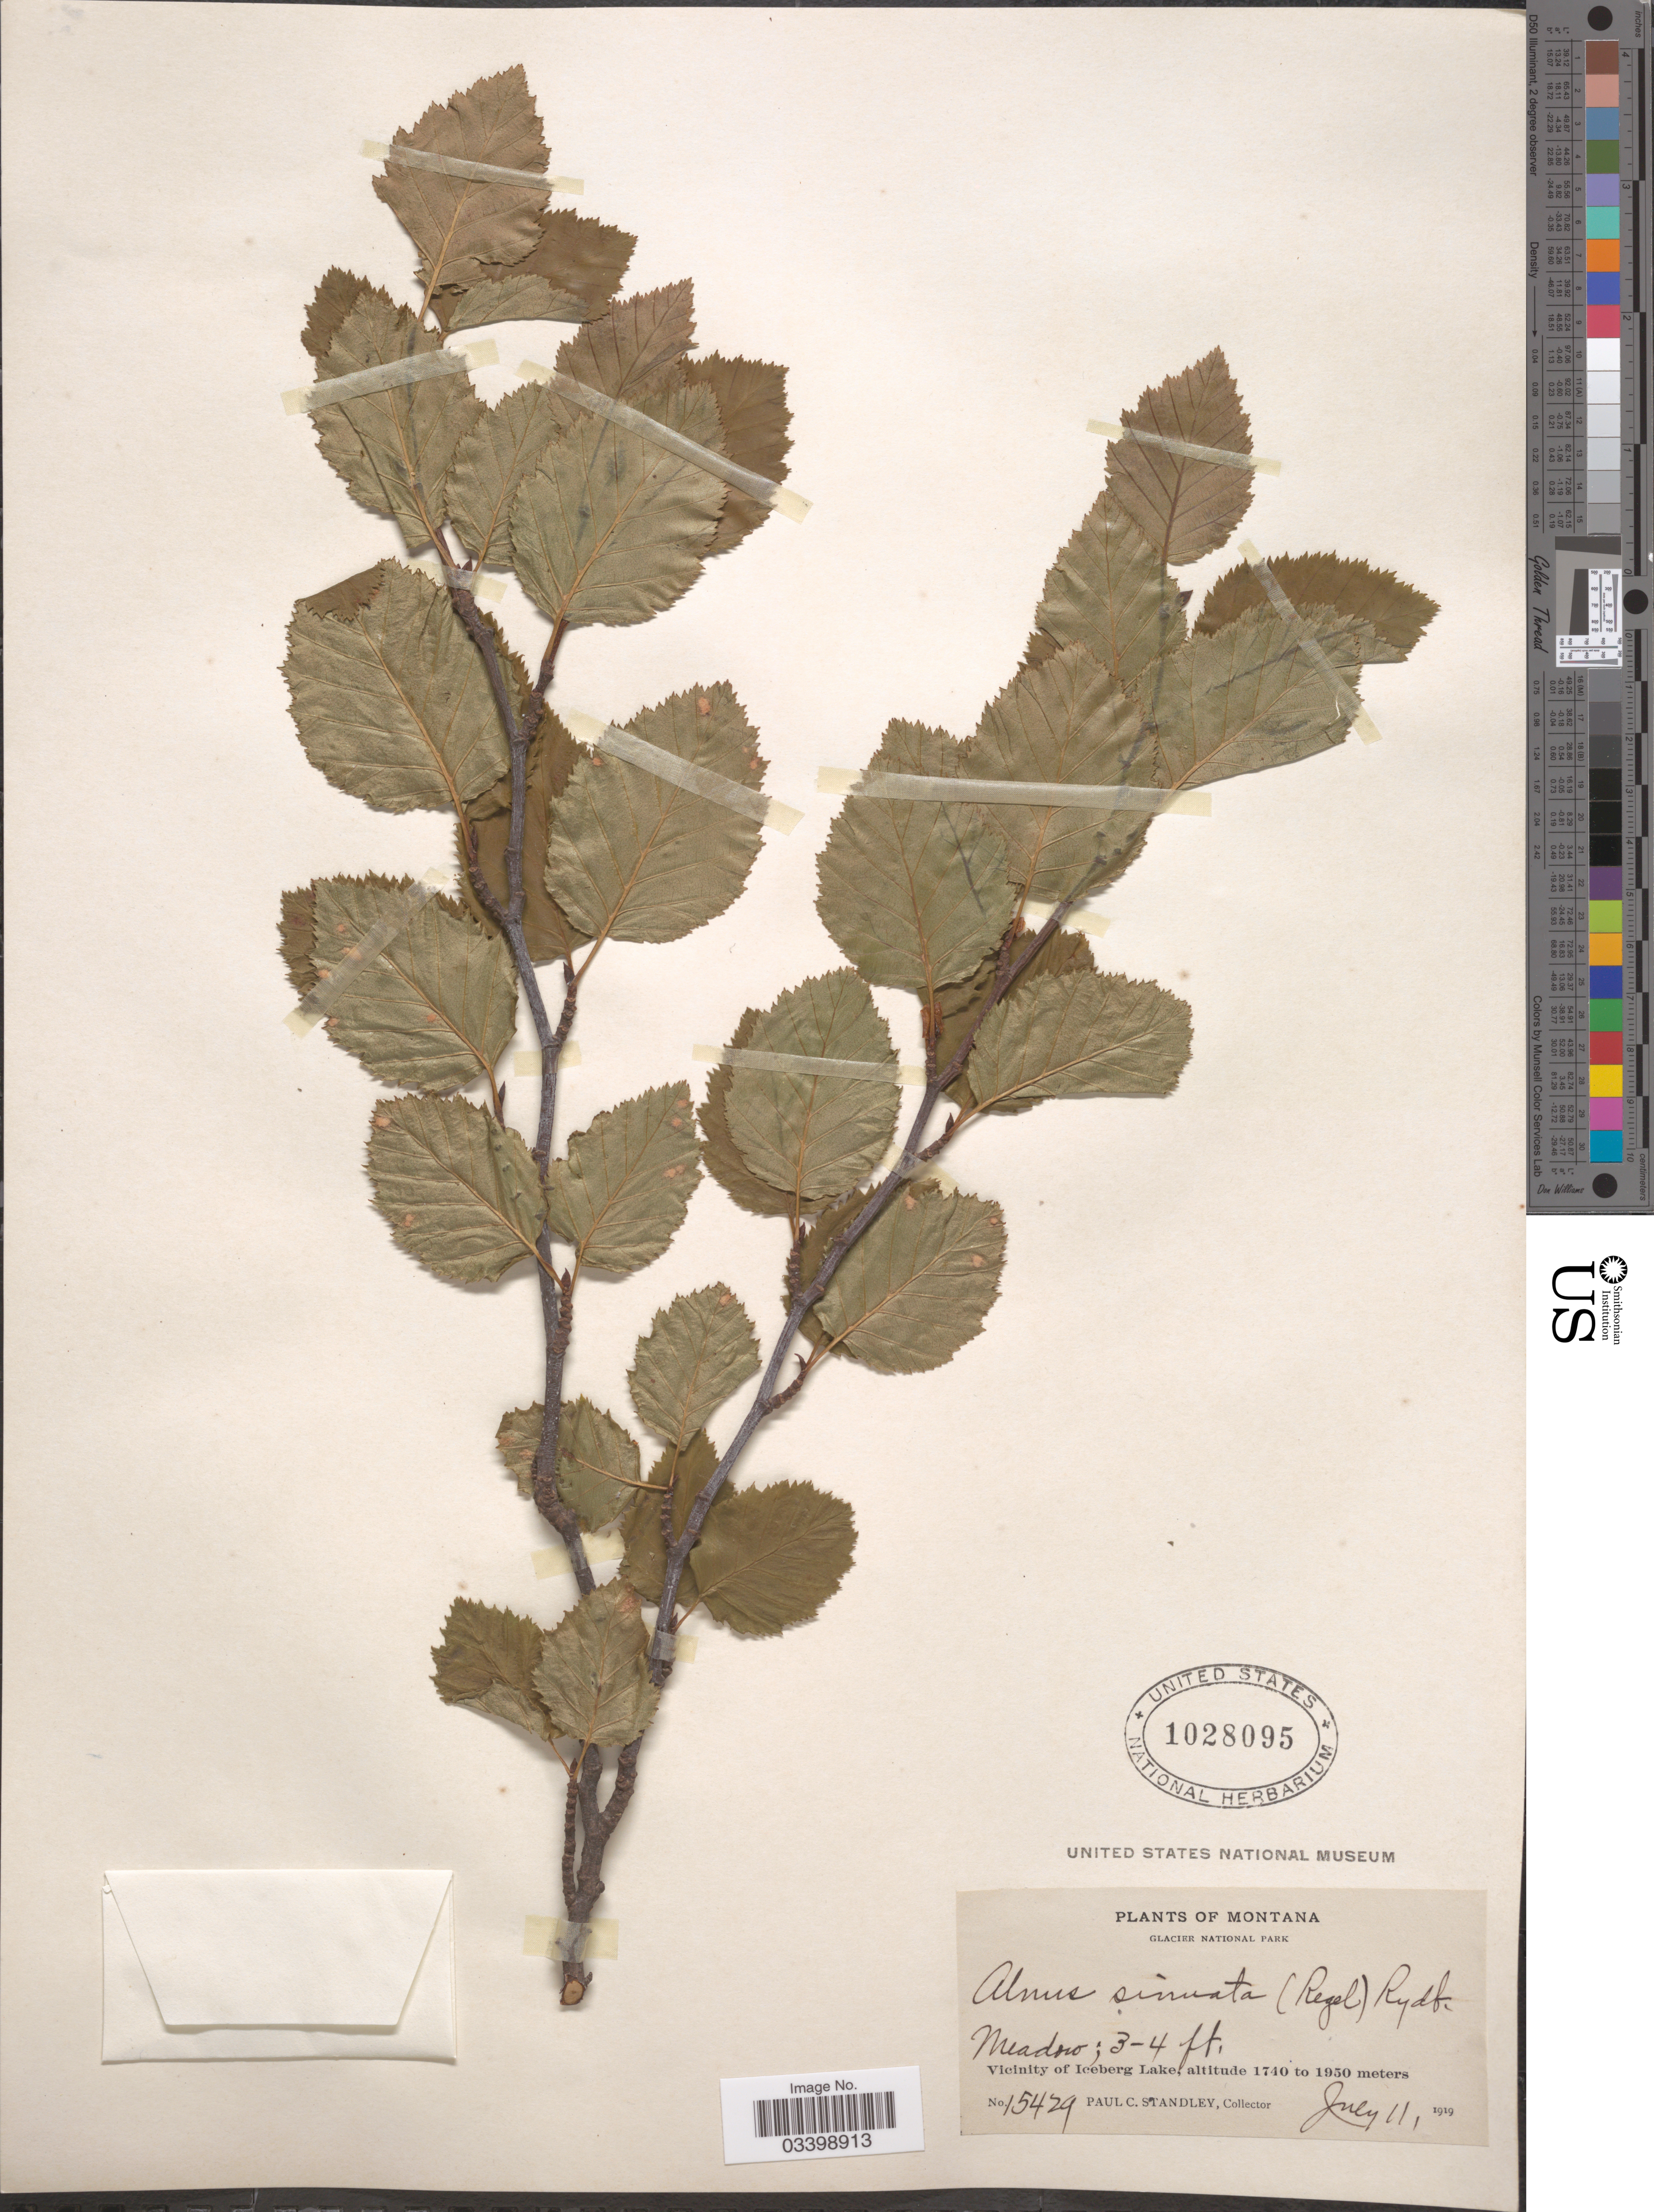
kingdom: Plantae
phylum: Tracheophyta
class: Magnoliopsida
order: Fagales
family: Betulaceae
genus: Alnus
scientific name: Alnus viridis subsp. sinuata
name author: Regel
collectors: P. C. Standley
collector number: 15429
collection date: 1919-07-11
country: United States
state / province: Montana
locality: Glacier National Park. Vicinity of Iceberg Lake.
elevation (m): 1740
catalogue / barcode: US 1028095